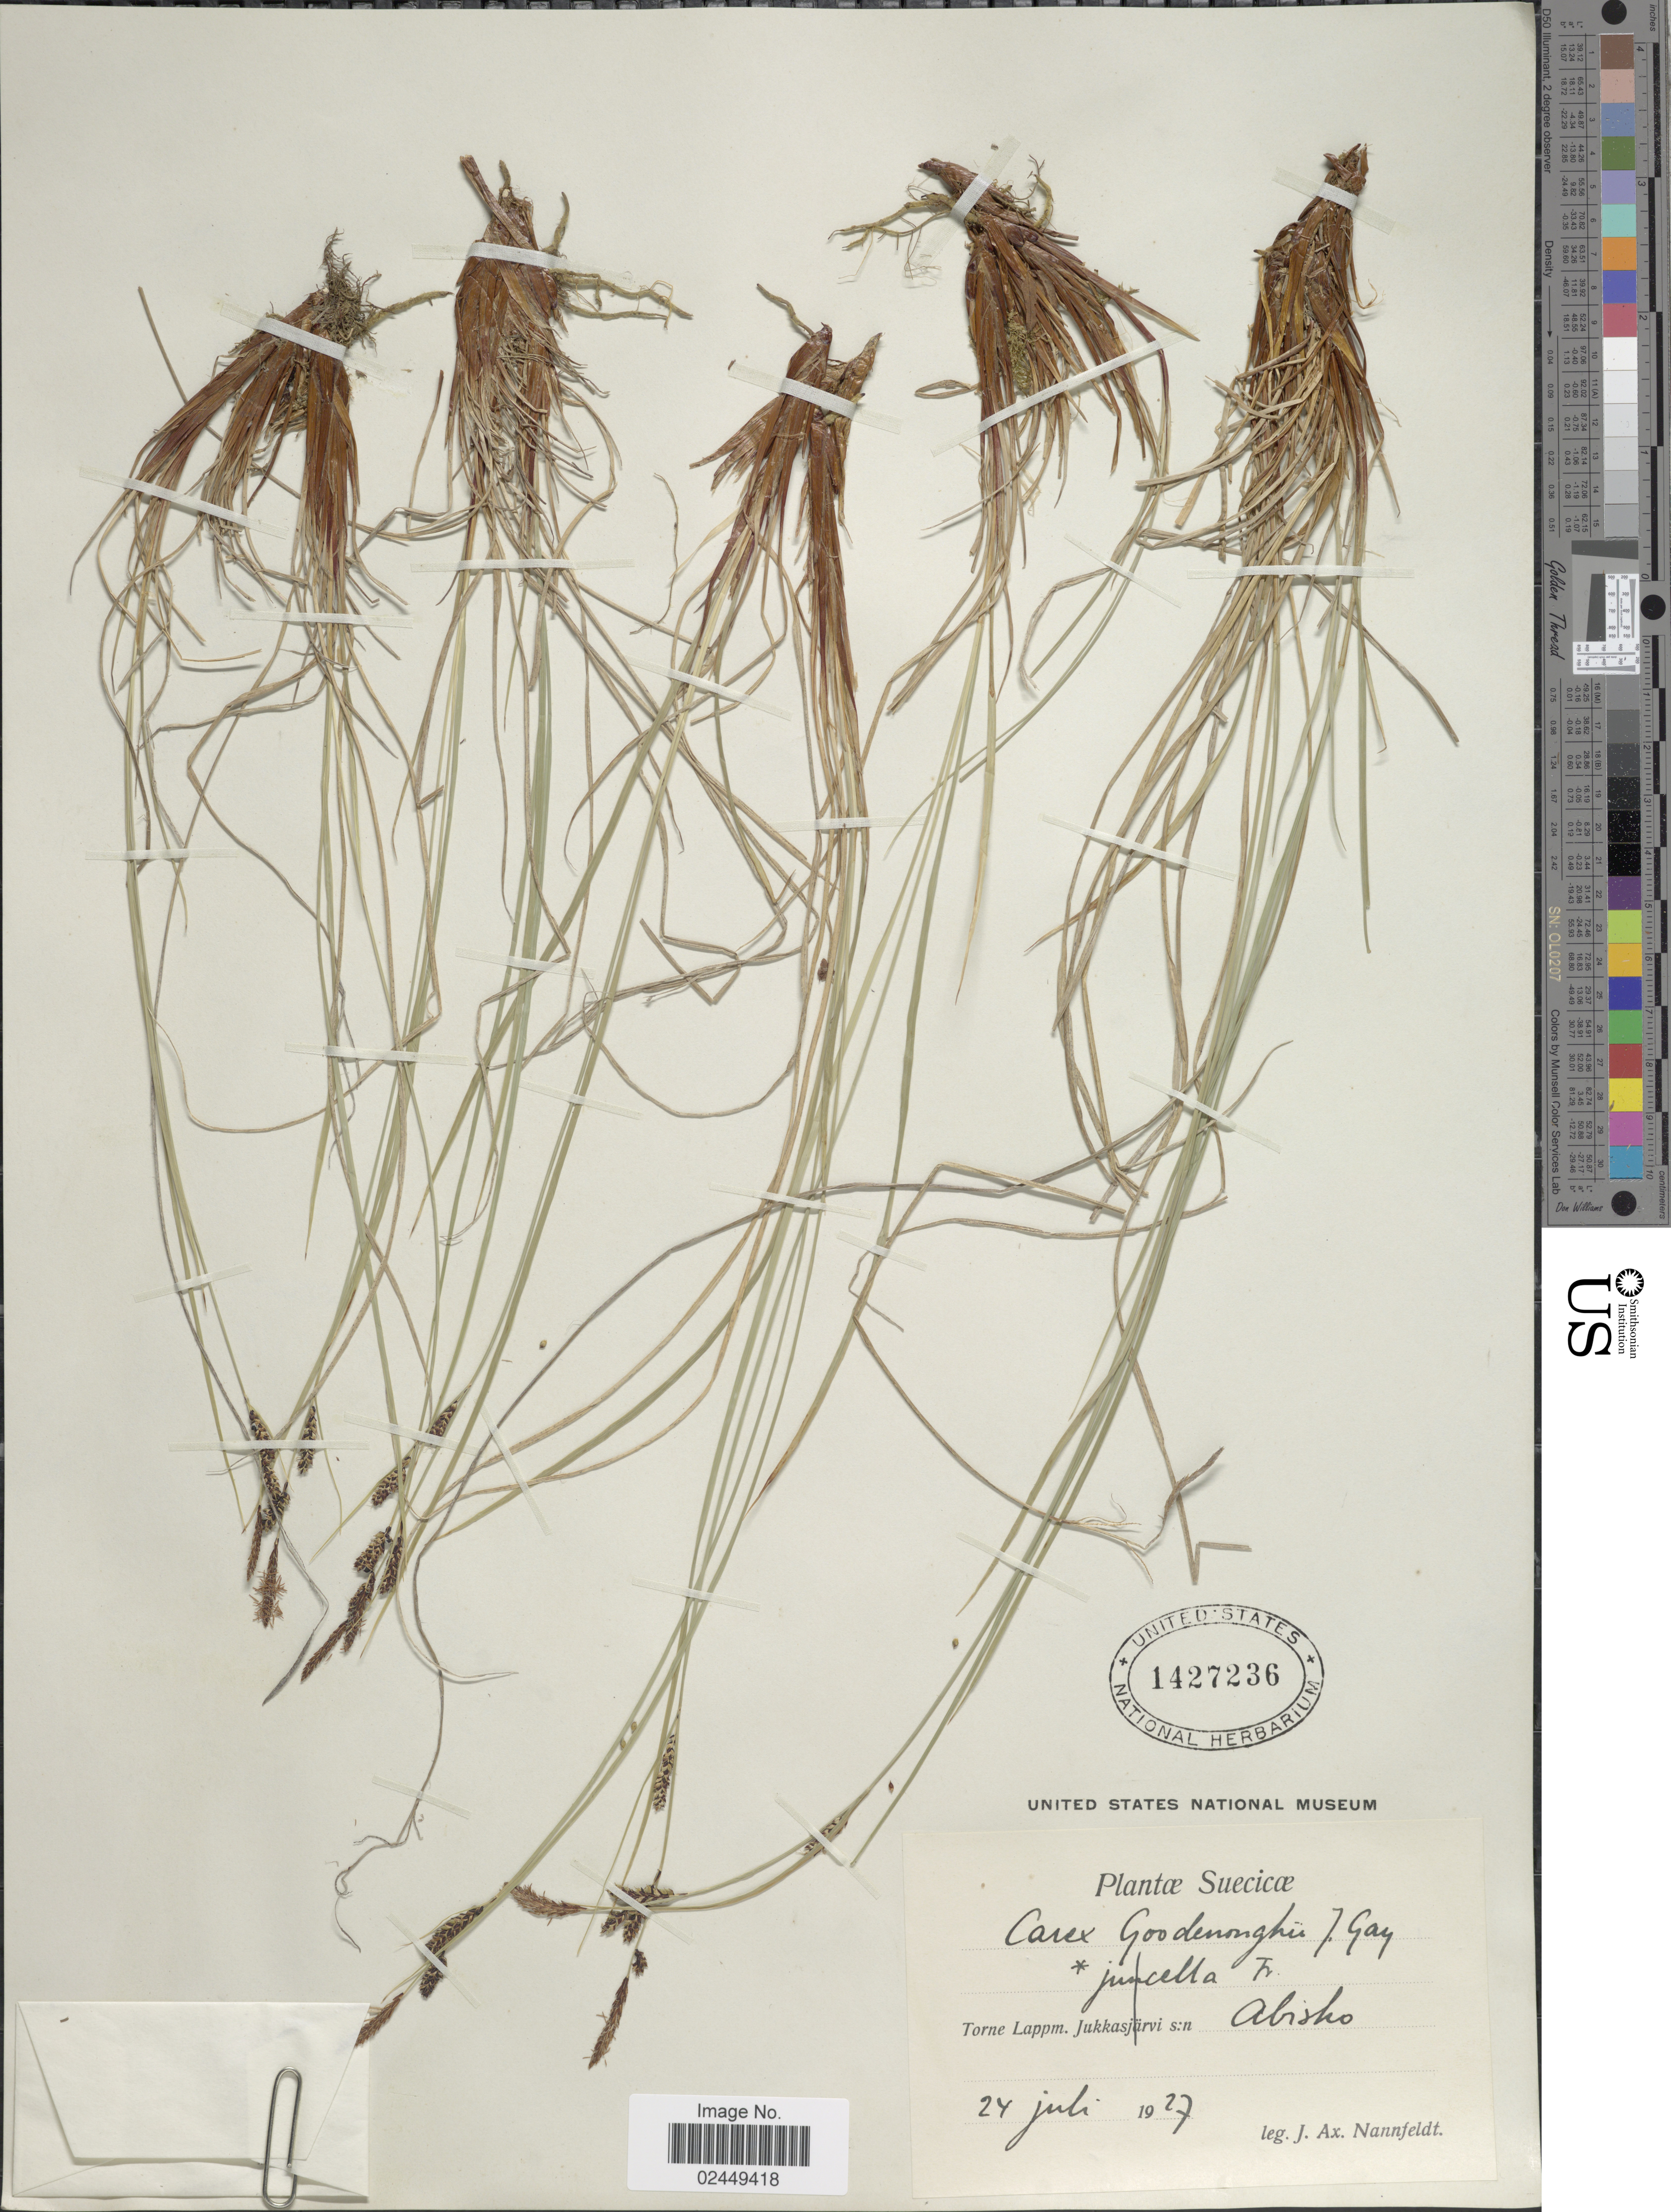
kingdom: Plantae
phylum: Tracheophyta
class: Liliopsida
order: Poales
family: Cyperaceae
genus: Carex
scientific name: Carex nigra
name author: (L.) Reichard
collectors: J. Nannfeldt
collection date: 1927-07-24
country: Sweden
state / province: Norrbotten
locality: Torne Lappm. Jukkasjarvi s:n Abisko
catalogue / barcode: US 1427236